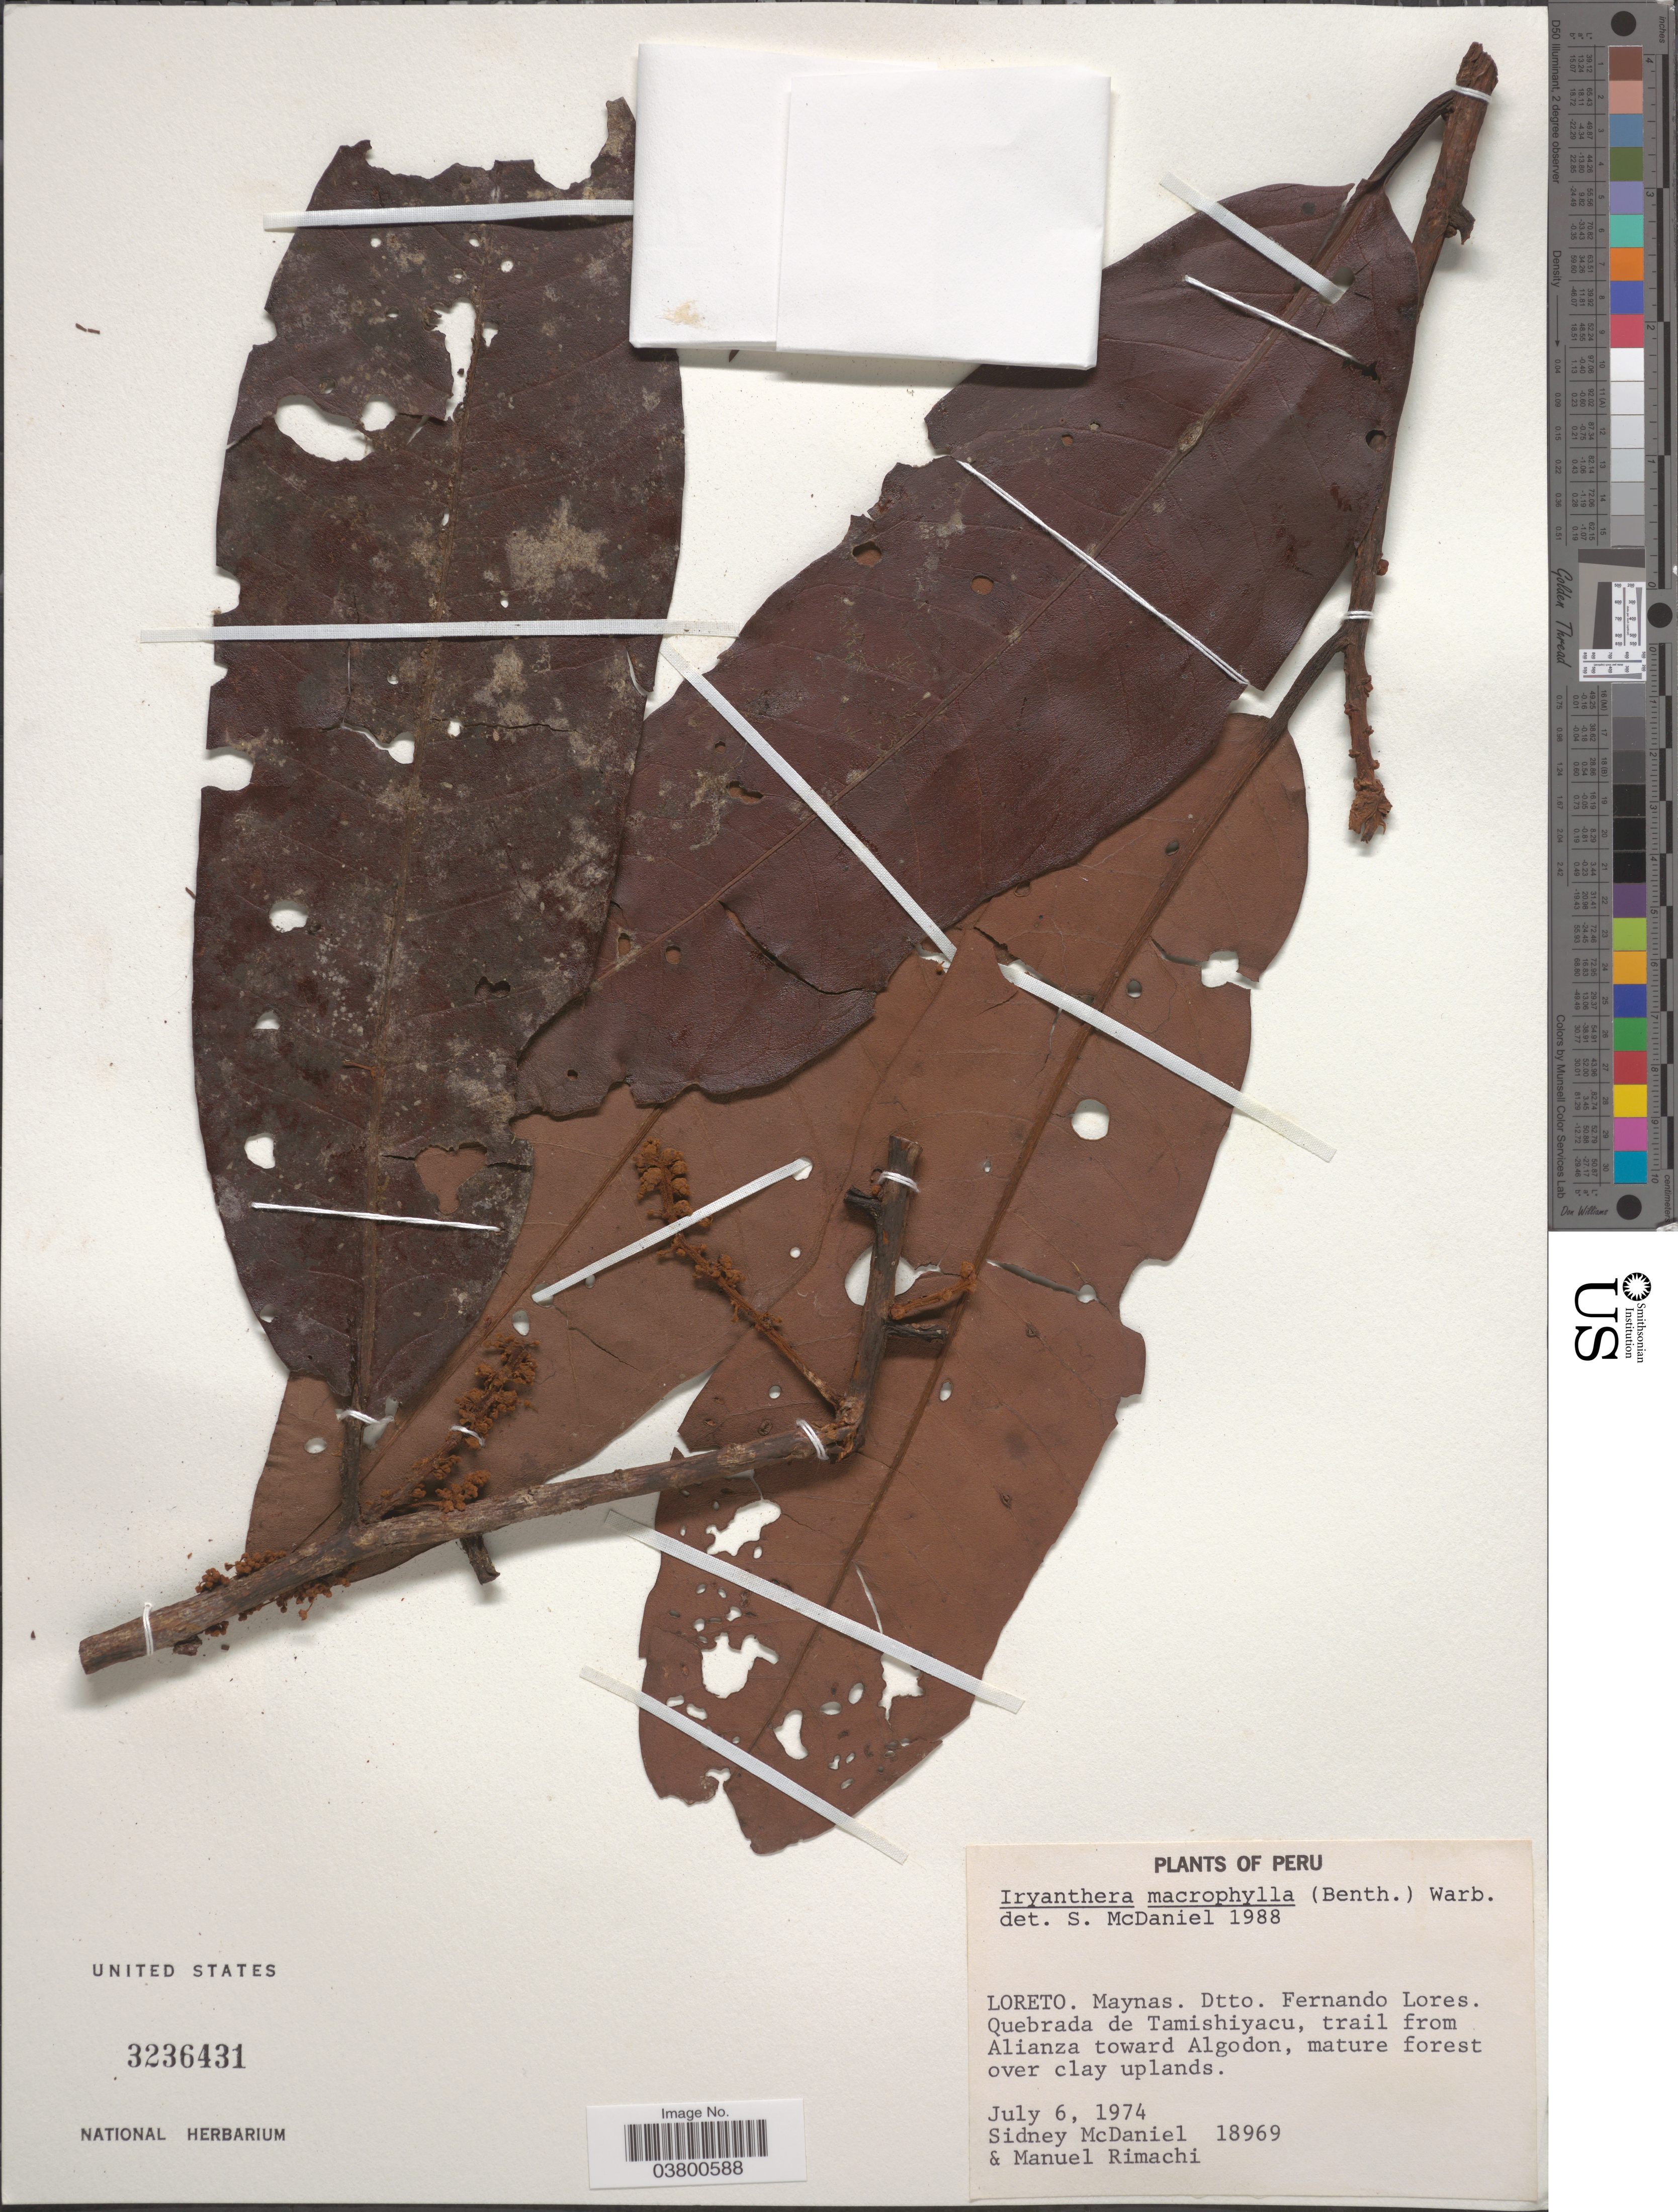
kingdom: Plantae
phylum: Tracheophyta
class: Magnoliopsida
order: Magnoliales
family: Myristicaceae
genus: Iryanthera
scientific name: Iryanthera macrophylla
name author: (Benth.) Warb.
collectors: S. McDaniel & M. Rimachi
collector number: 18969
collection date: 1974-07-06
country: Peru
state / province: Loreto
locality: Maynas. Dtto. Fernando Lores. Quebrada de Tamishiyacu, trail from Alianza toward Algodon.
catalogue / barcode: US 3236431